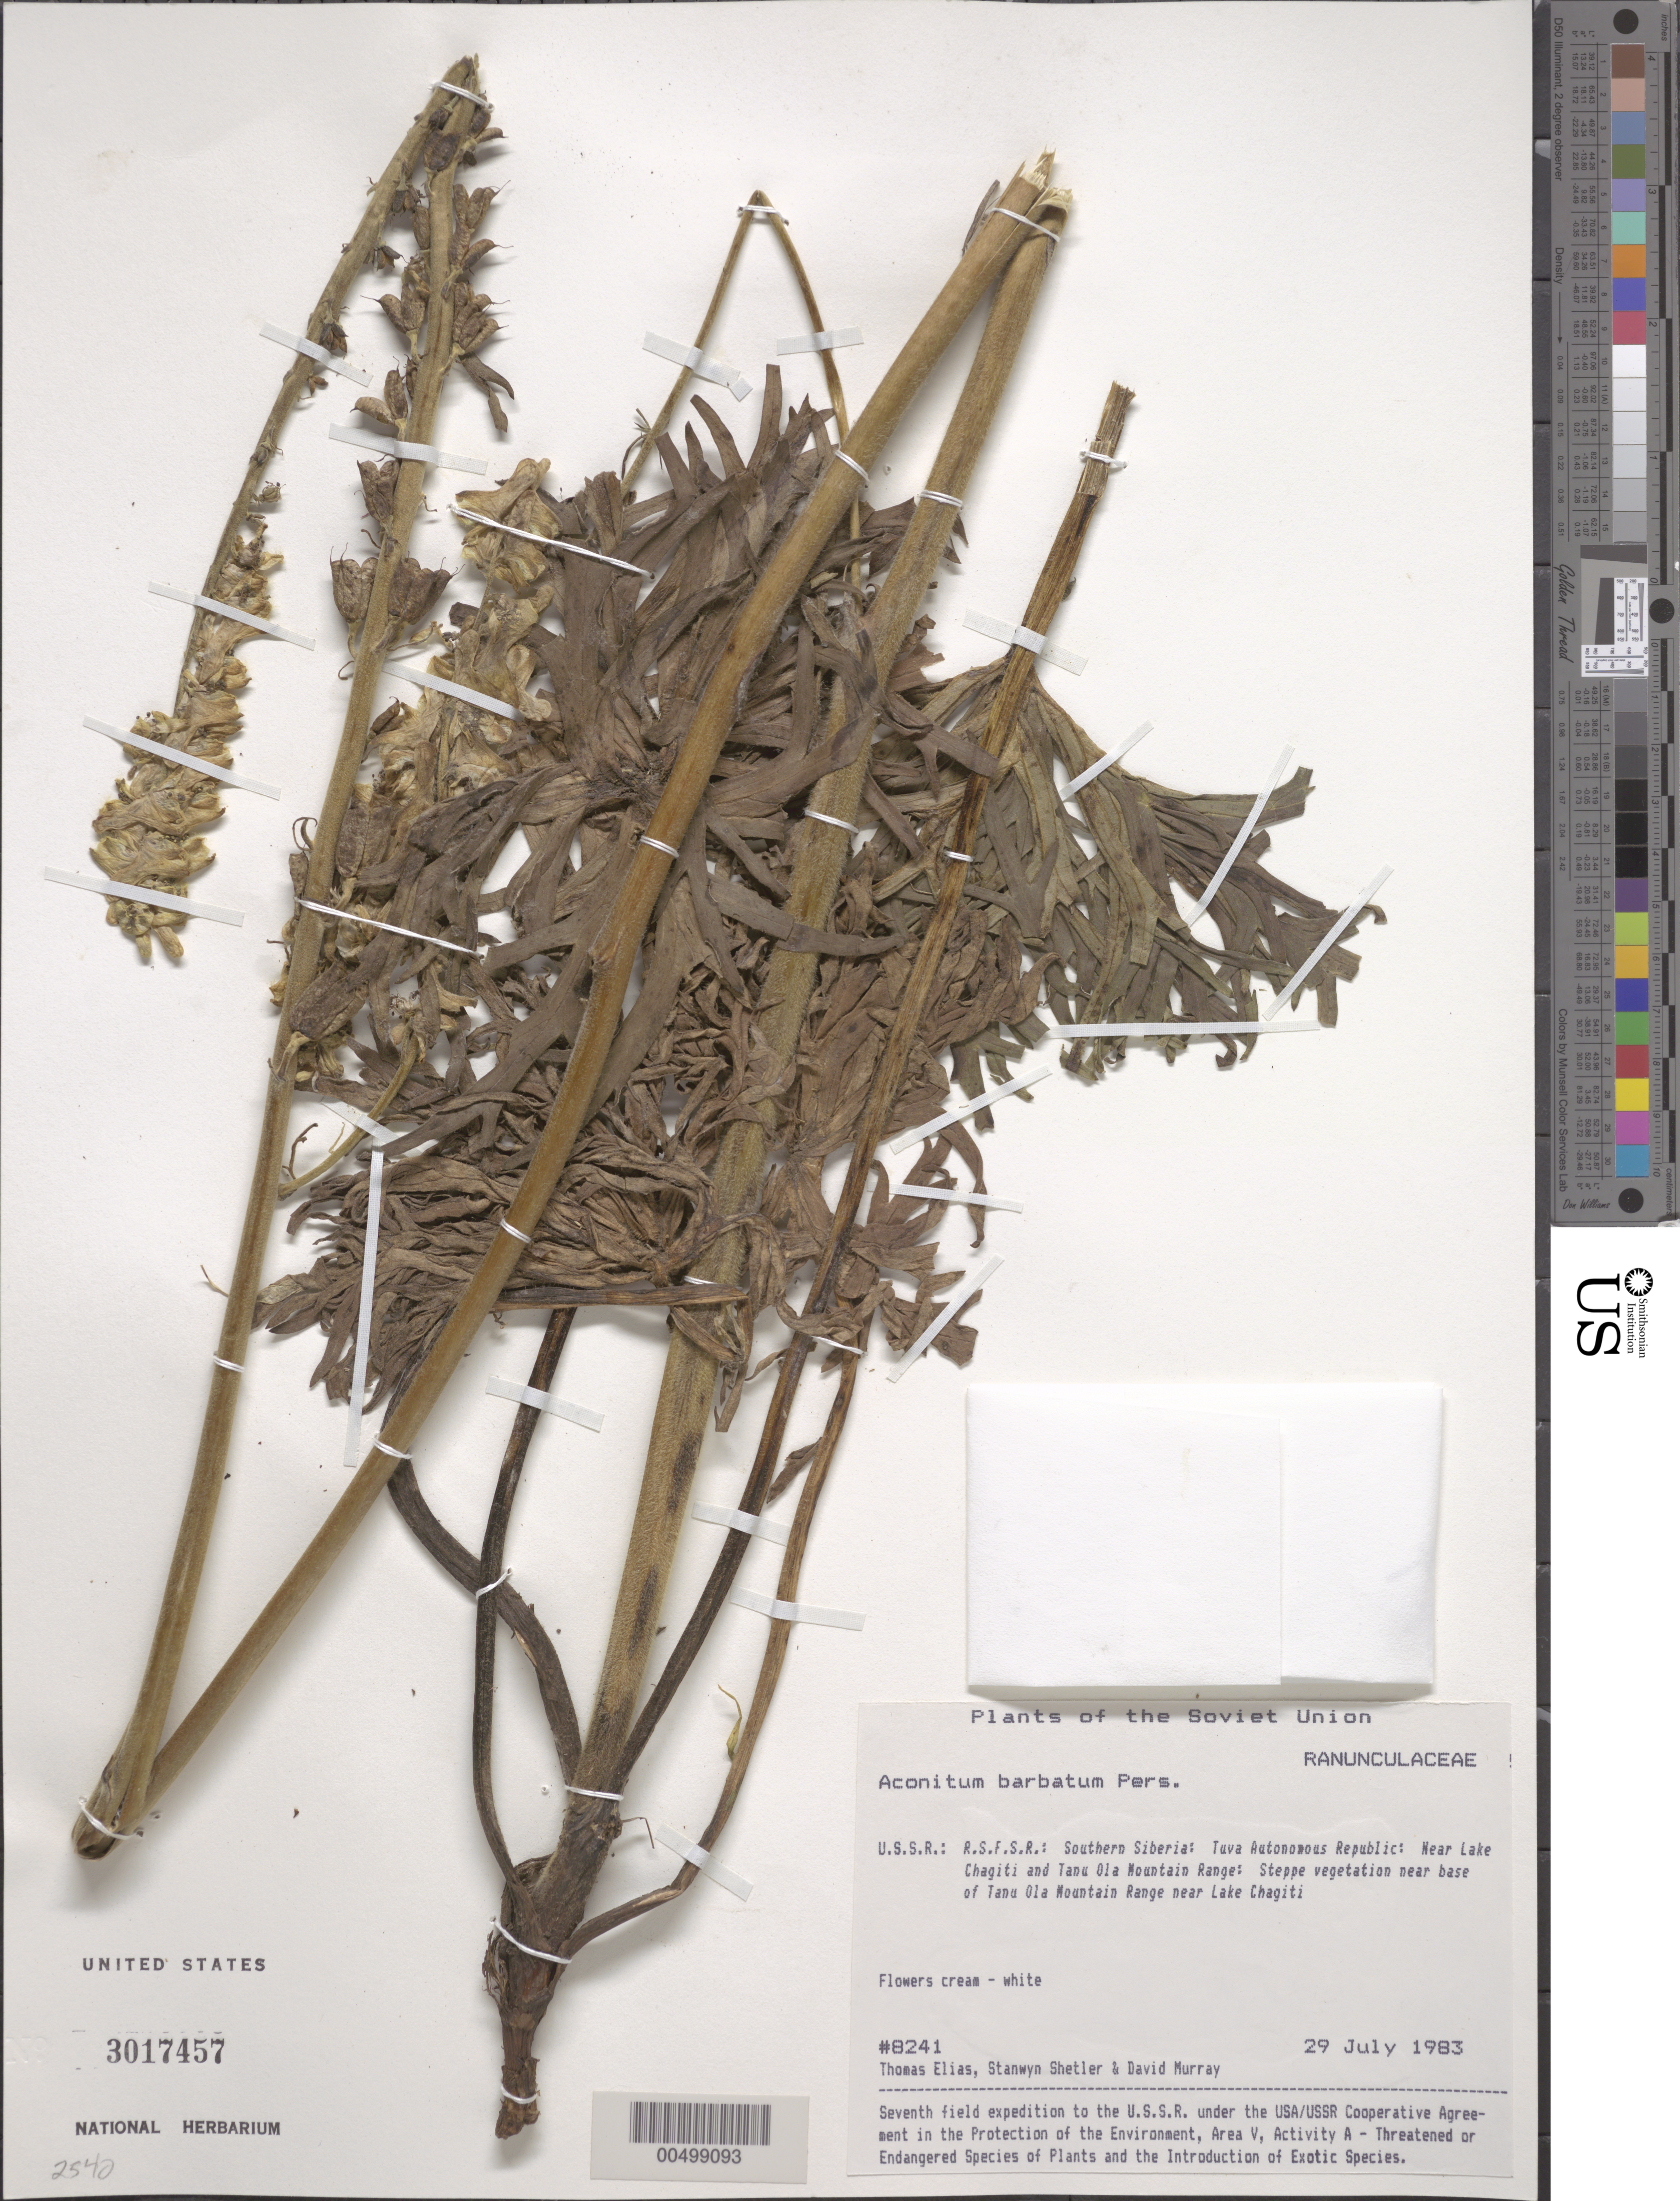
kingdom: Plantae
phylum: Tracheophyta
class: Magnoliopsida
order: Ranunculales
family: Ranunculaceae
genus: Aconitum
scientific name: Aconitum barbatum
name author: Pers.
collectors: T. Elias, S. Shetler & D. F. Murray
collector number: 8241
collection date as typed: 29 Jul 1983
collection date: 1983-07-29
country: Russian Federation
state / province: Tuva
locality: near base of Tannu-Ola Mountain Range near Lake Chagitai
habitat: steppe vegetation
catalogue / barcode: US 3017457